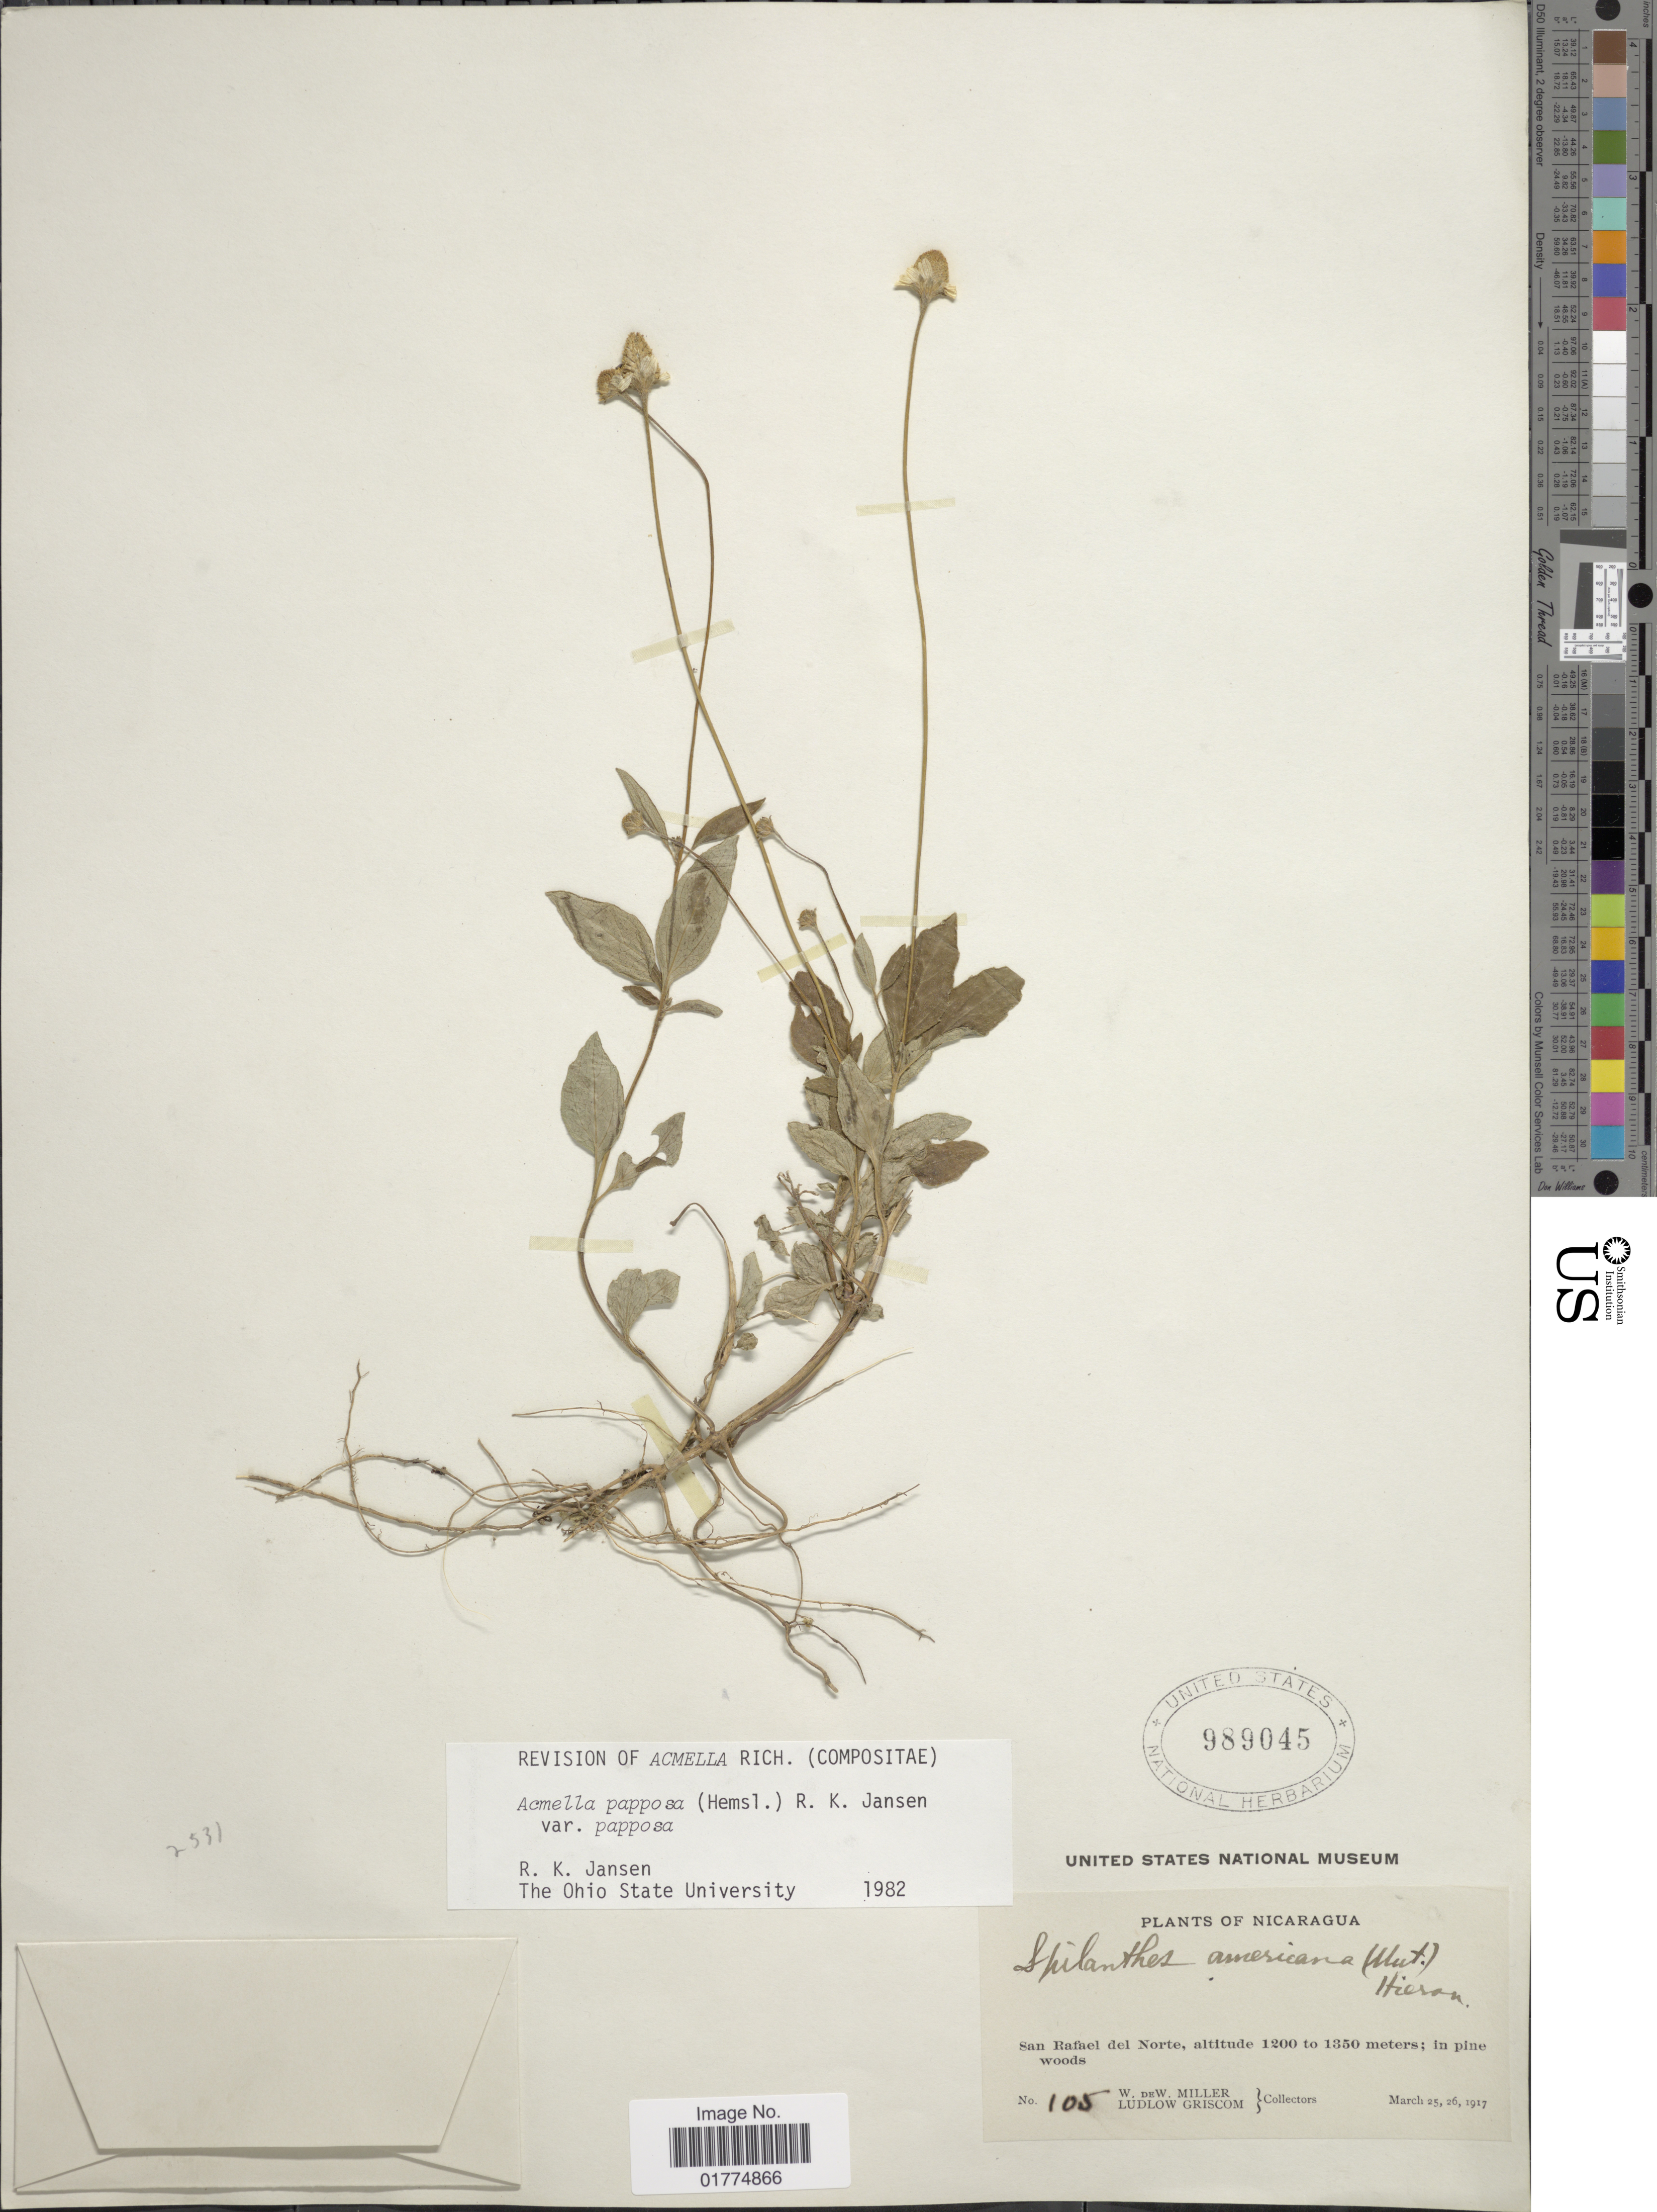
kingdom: Plantae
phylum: Tracheophyta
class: Magnoliopsida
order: Asterales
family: Asteraceae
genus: Acmella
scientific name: Acmella papposa var. papposa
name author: (Hemsl.) R.K. Jansen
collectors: W. W. Miller & L. Griscom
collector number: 105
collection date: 1917-03-25/1917-03-26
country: Nicaragua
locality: San Rafael del Norte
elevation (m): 1200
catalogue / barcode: US 989045